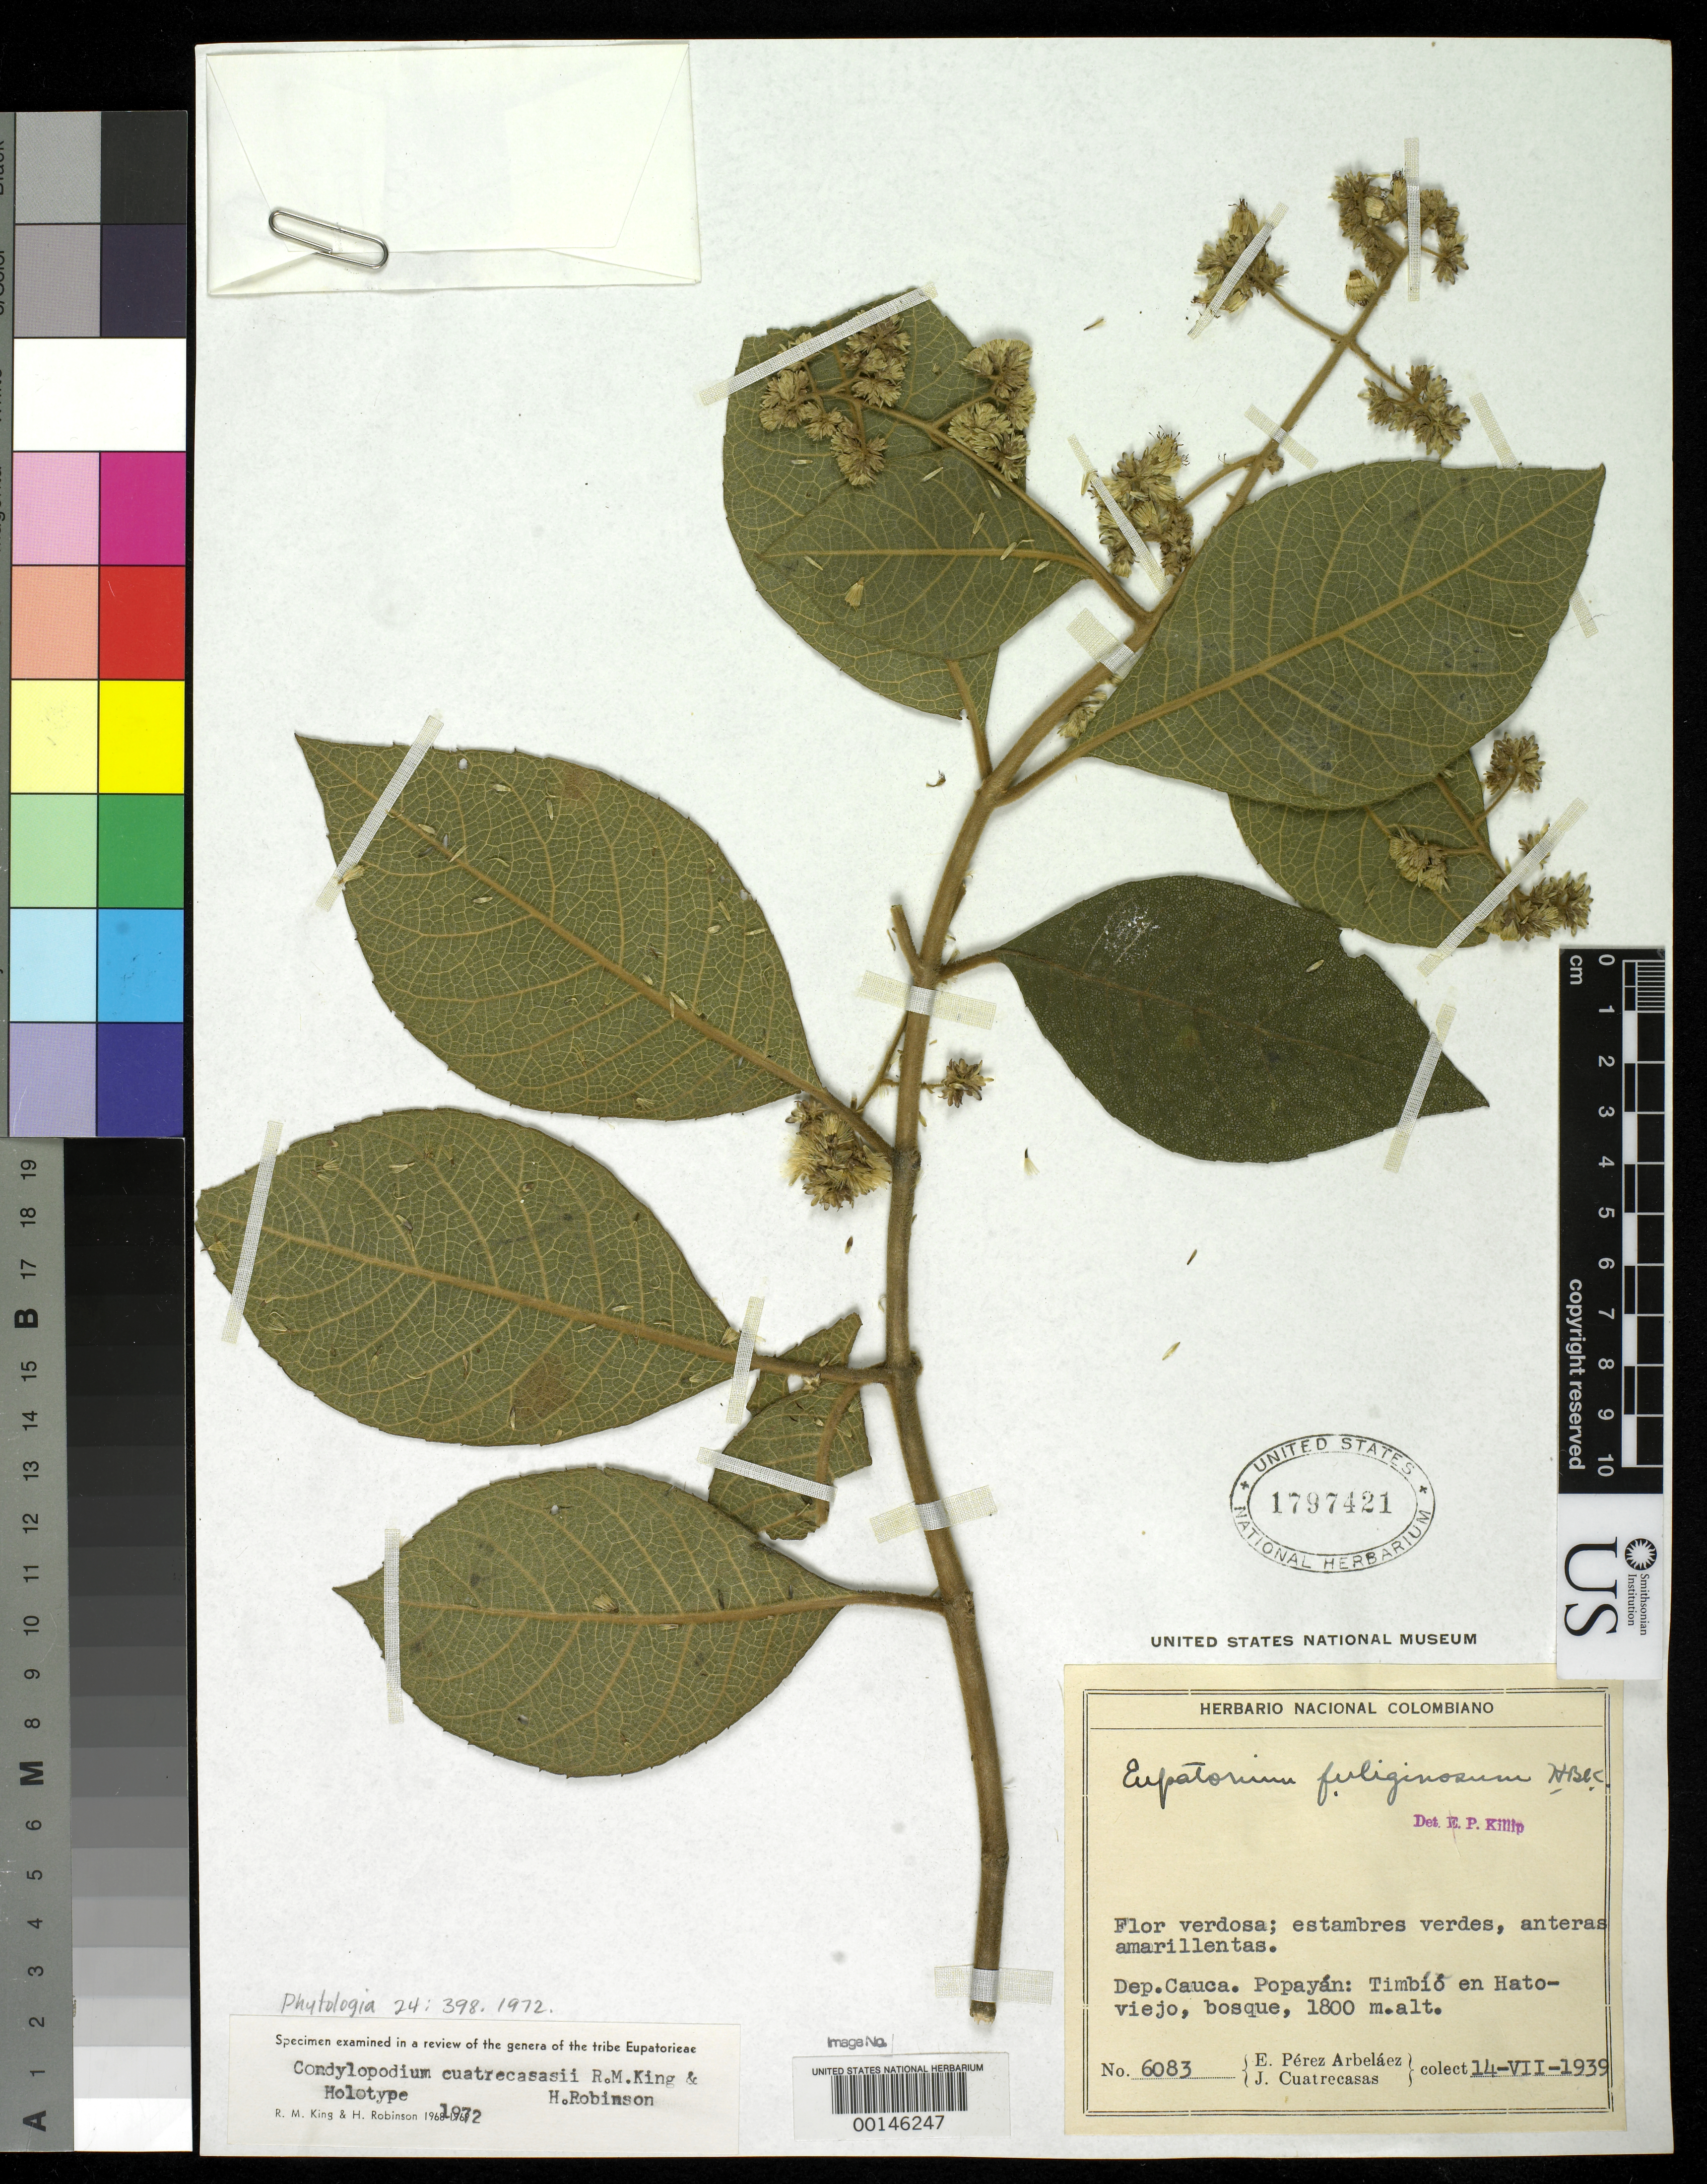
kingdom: Plantae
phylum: Tracheophyta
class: Magnoliopsida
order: Asterales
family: Asteraceae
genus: Condylopodium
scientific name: Condylopodium cuatrecasasii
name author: R.M. King & H. Rob.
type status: Holotype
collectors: E. Pérez Arbeláez & J. Cuatrecasas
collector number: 6083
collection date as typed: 14 Jul 1939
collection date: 1939-07-14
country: Colombia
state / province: Cauca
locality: Opayan, Timbio em HatoViejo.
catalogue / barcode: US 1797421